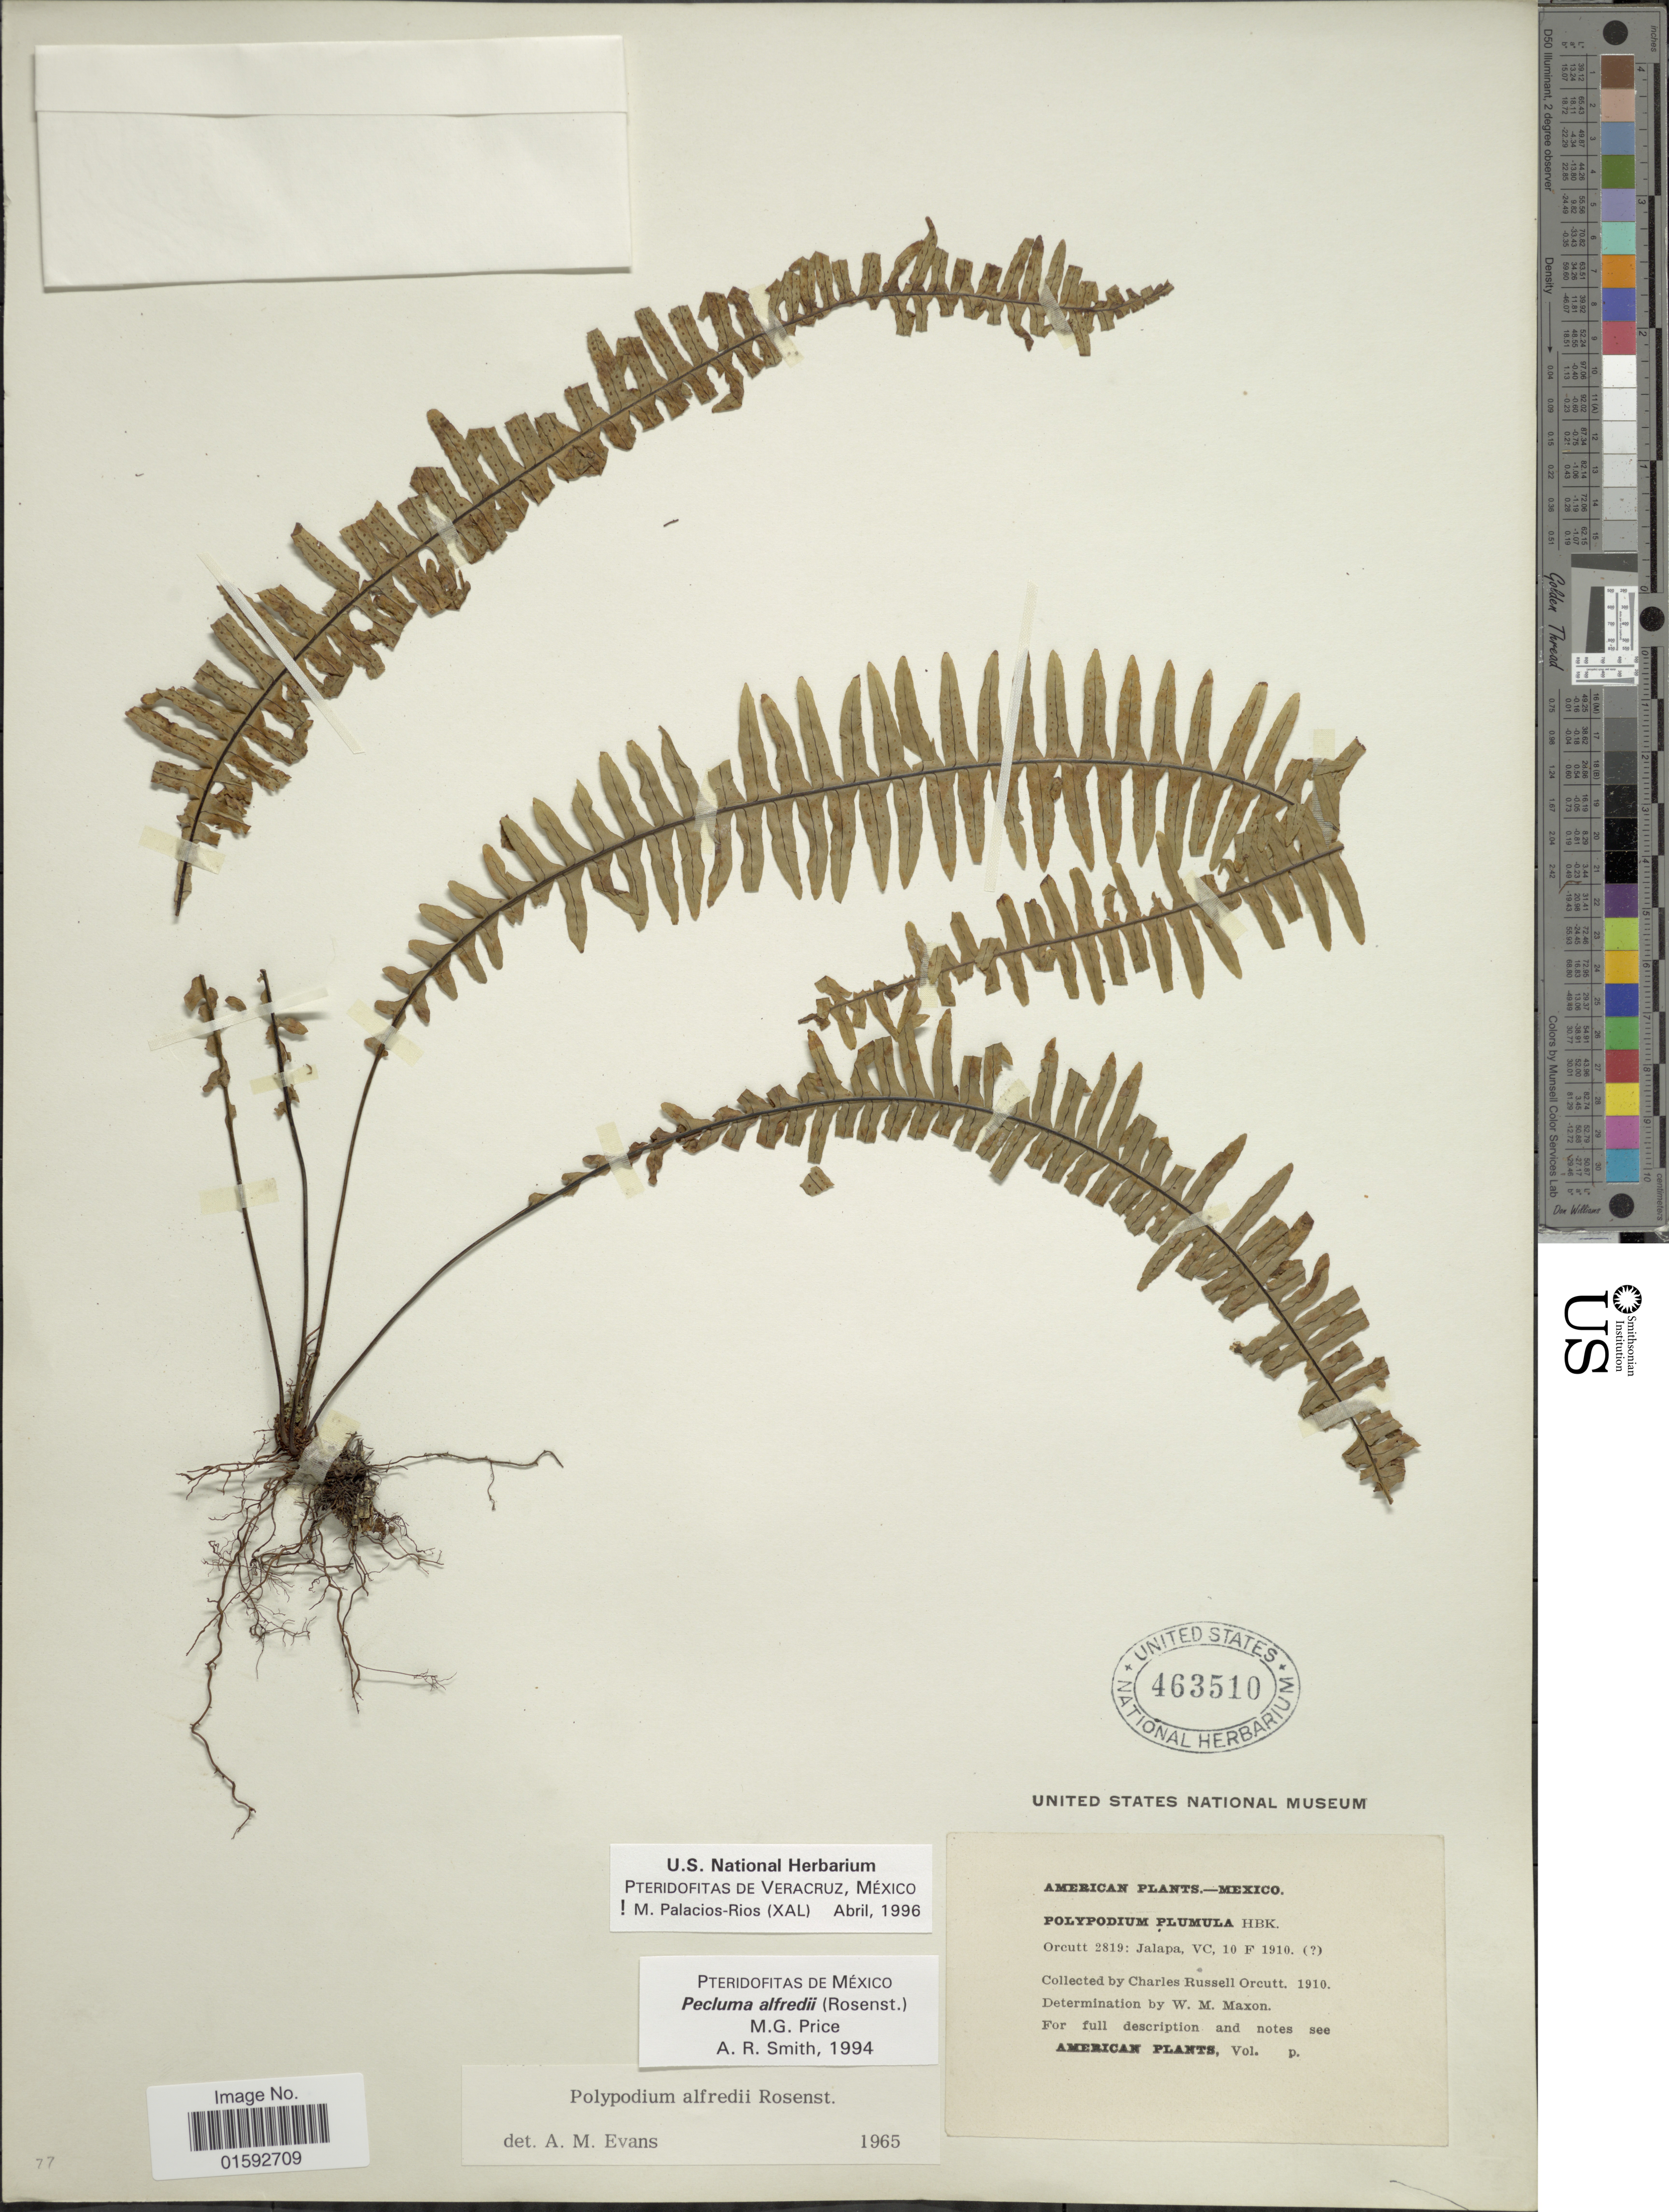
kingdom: Plantae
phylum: Tracheophyta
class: Polypodiopsida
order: Polypodiales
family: Polypodiaceae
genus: Pecluma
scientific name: Pecluma alfredii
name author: (Rosenst.) M.G. Price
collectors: C. R. Orcutt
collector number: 2819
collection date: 1910-02-10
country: Mexico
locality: Jalapa, VC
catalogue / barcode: US 463510